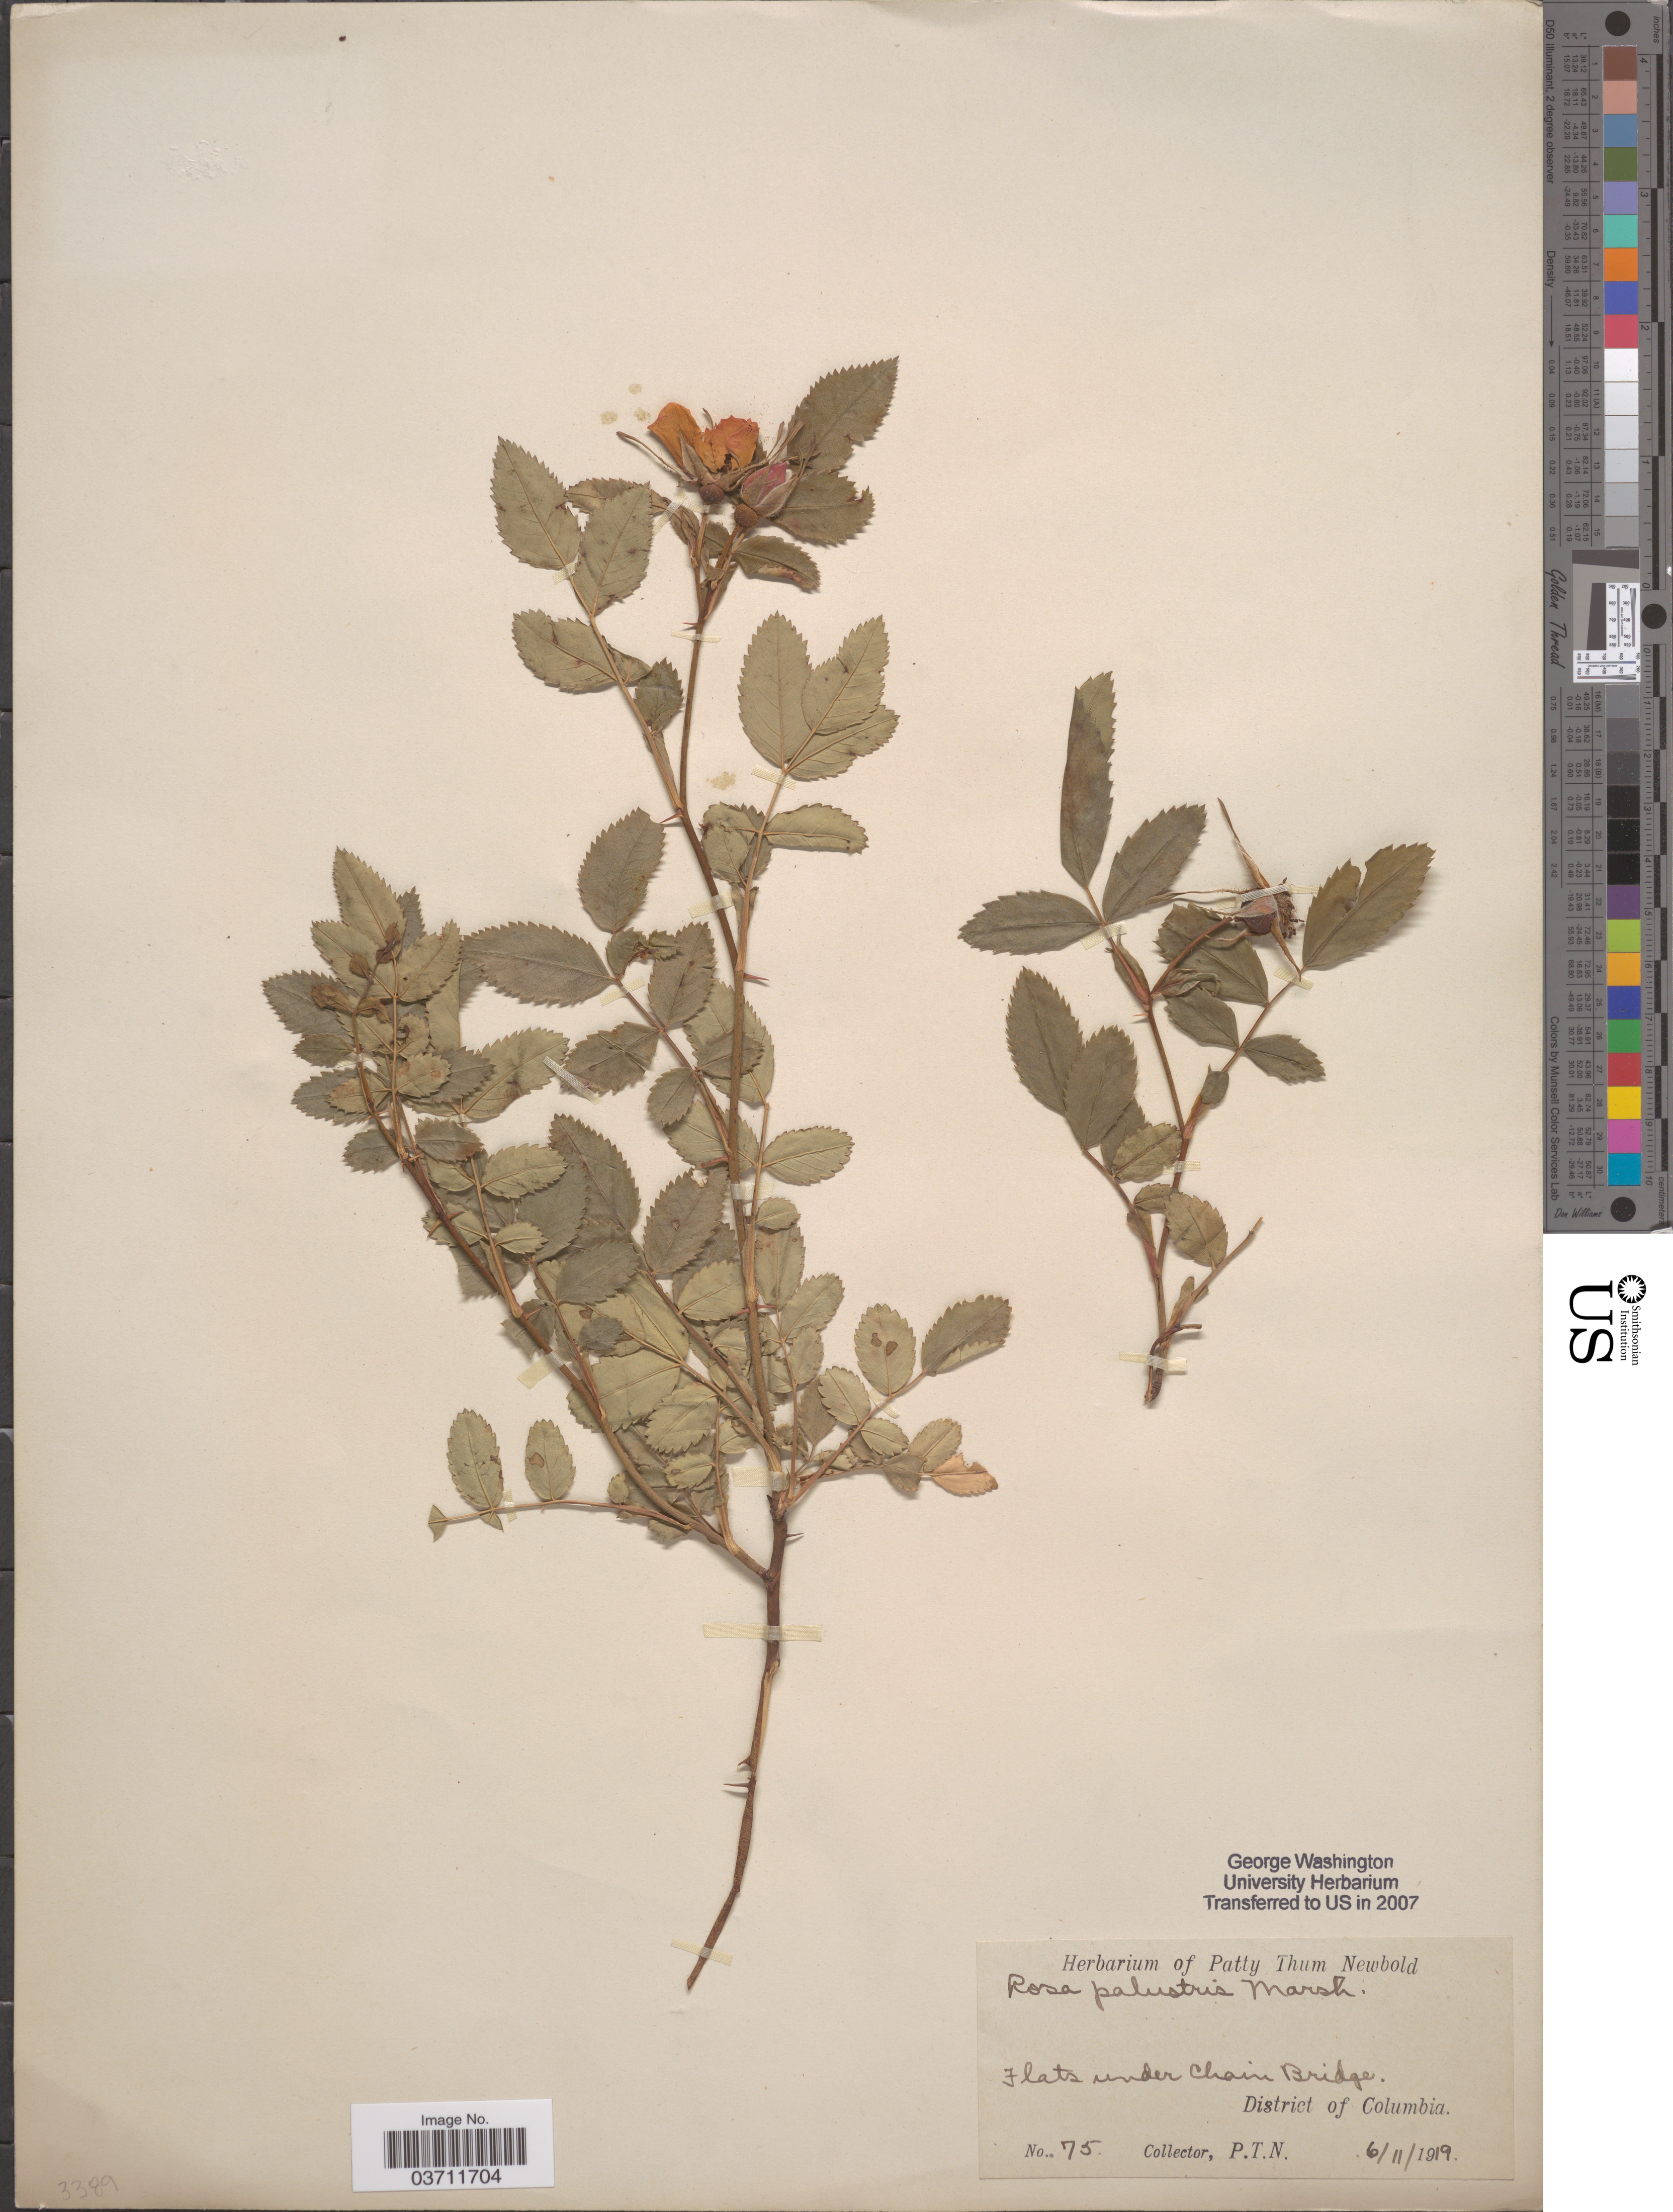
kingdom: Plantae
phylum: Tracheophyta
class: Magnoliopsida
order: Rosales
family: Rosaceae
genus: Rosa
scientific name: Rosa palustris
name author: Marshall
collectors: P. Newbold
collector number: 75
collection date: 1919-06-11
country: United States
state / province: District of Columbia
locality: Flats under Chain Bridge.